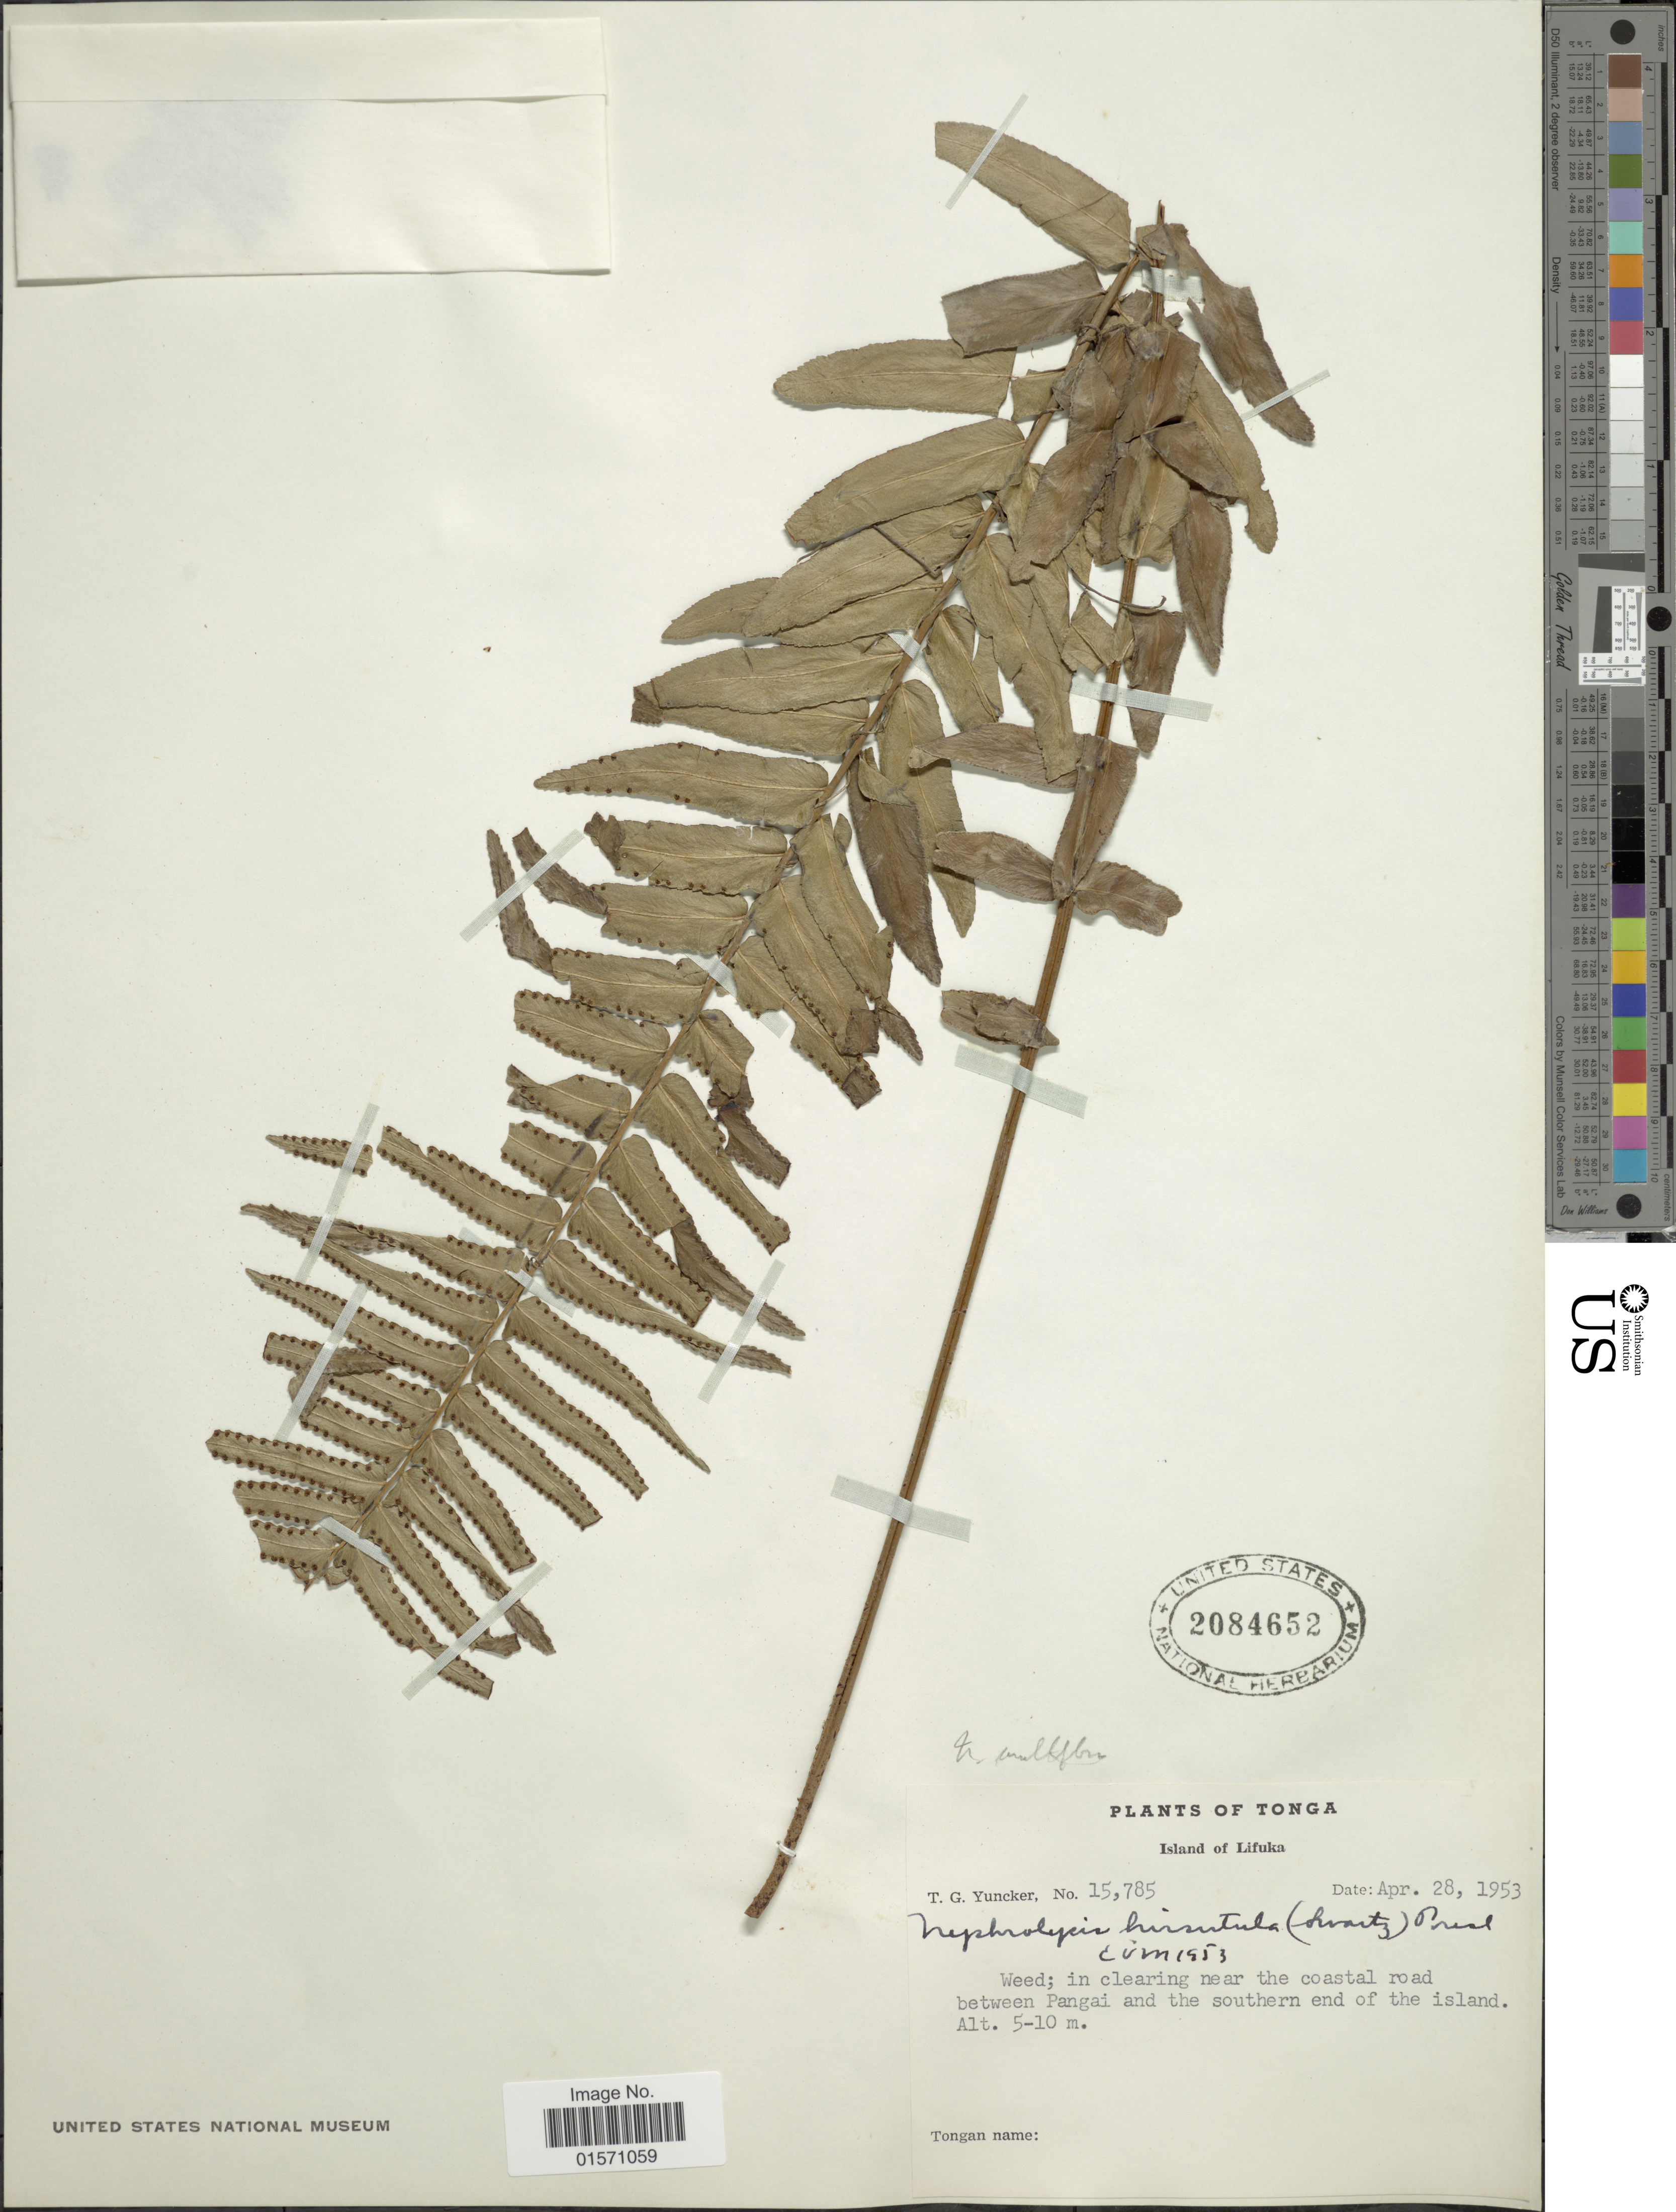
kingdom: Plantae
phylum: Tracheophyta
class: Polypodiopsida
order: Polypodiales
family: Nephrolepidaceae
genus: Nephrolepis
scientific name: Nephrolepis multiflora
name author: (Roxb.) F.M. Jarrett ex C.V. Morton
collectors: T. G. Yuncker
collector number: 15785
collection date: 1953-04-28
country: Tonga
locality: Lifuka. In clearing near the coastal road between Pangai and the southern end of the island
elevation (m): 5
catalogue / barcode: US 2084652